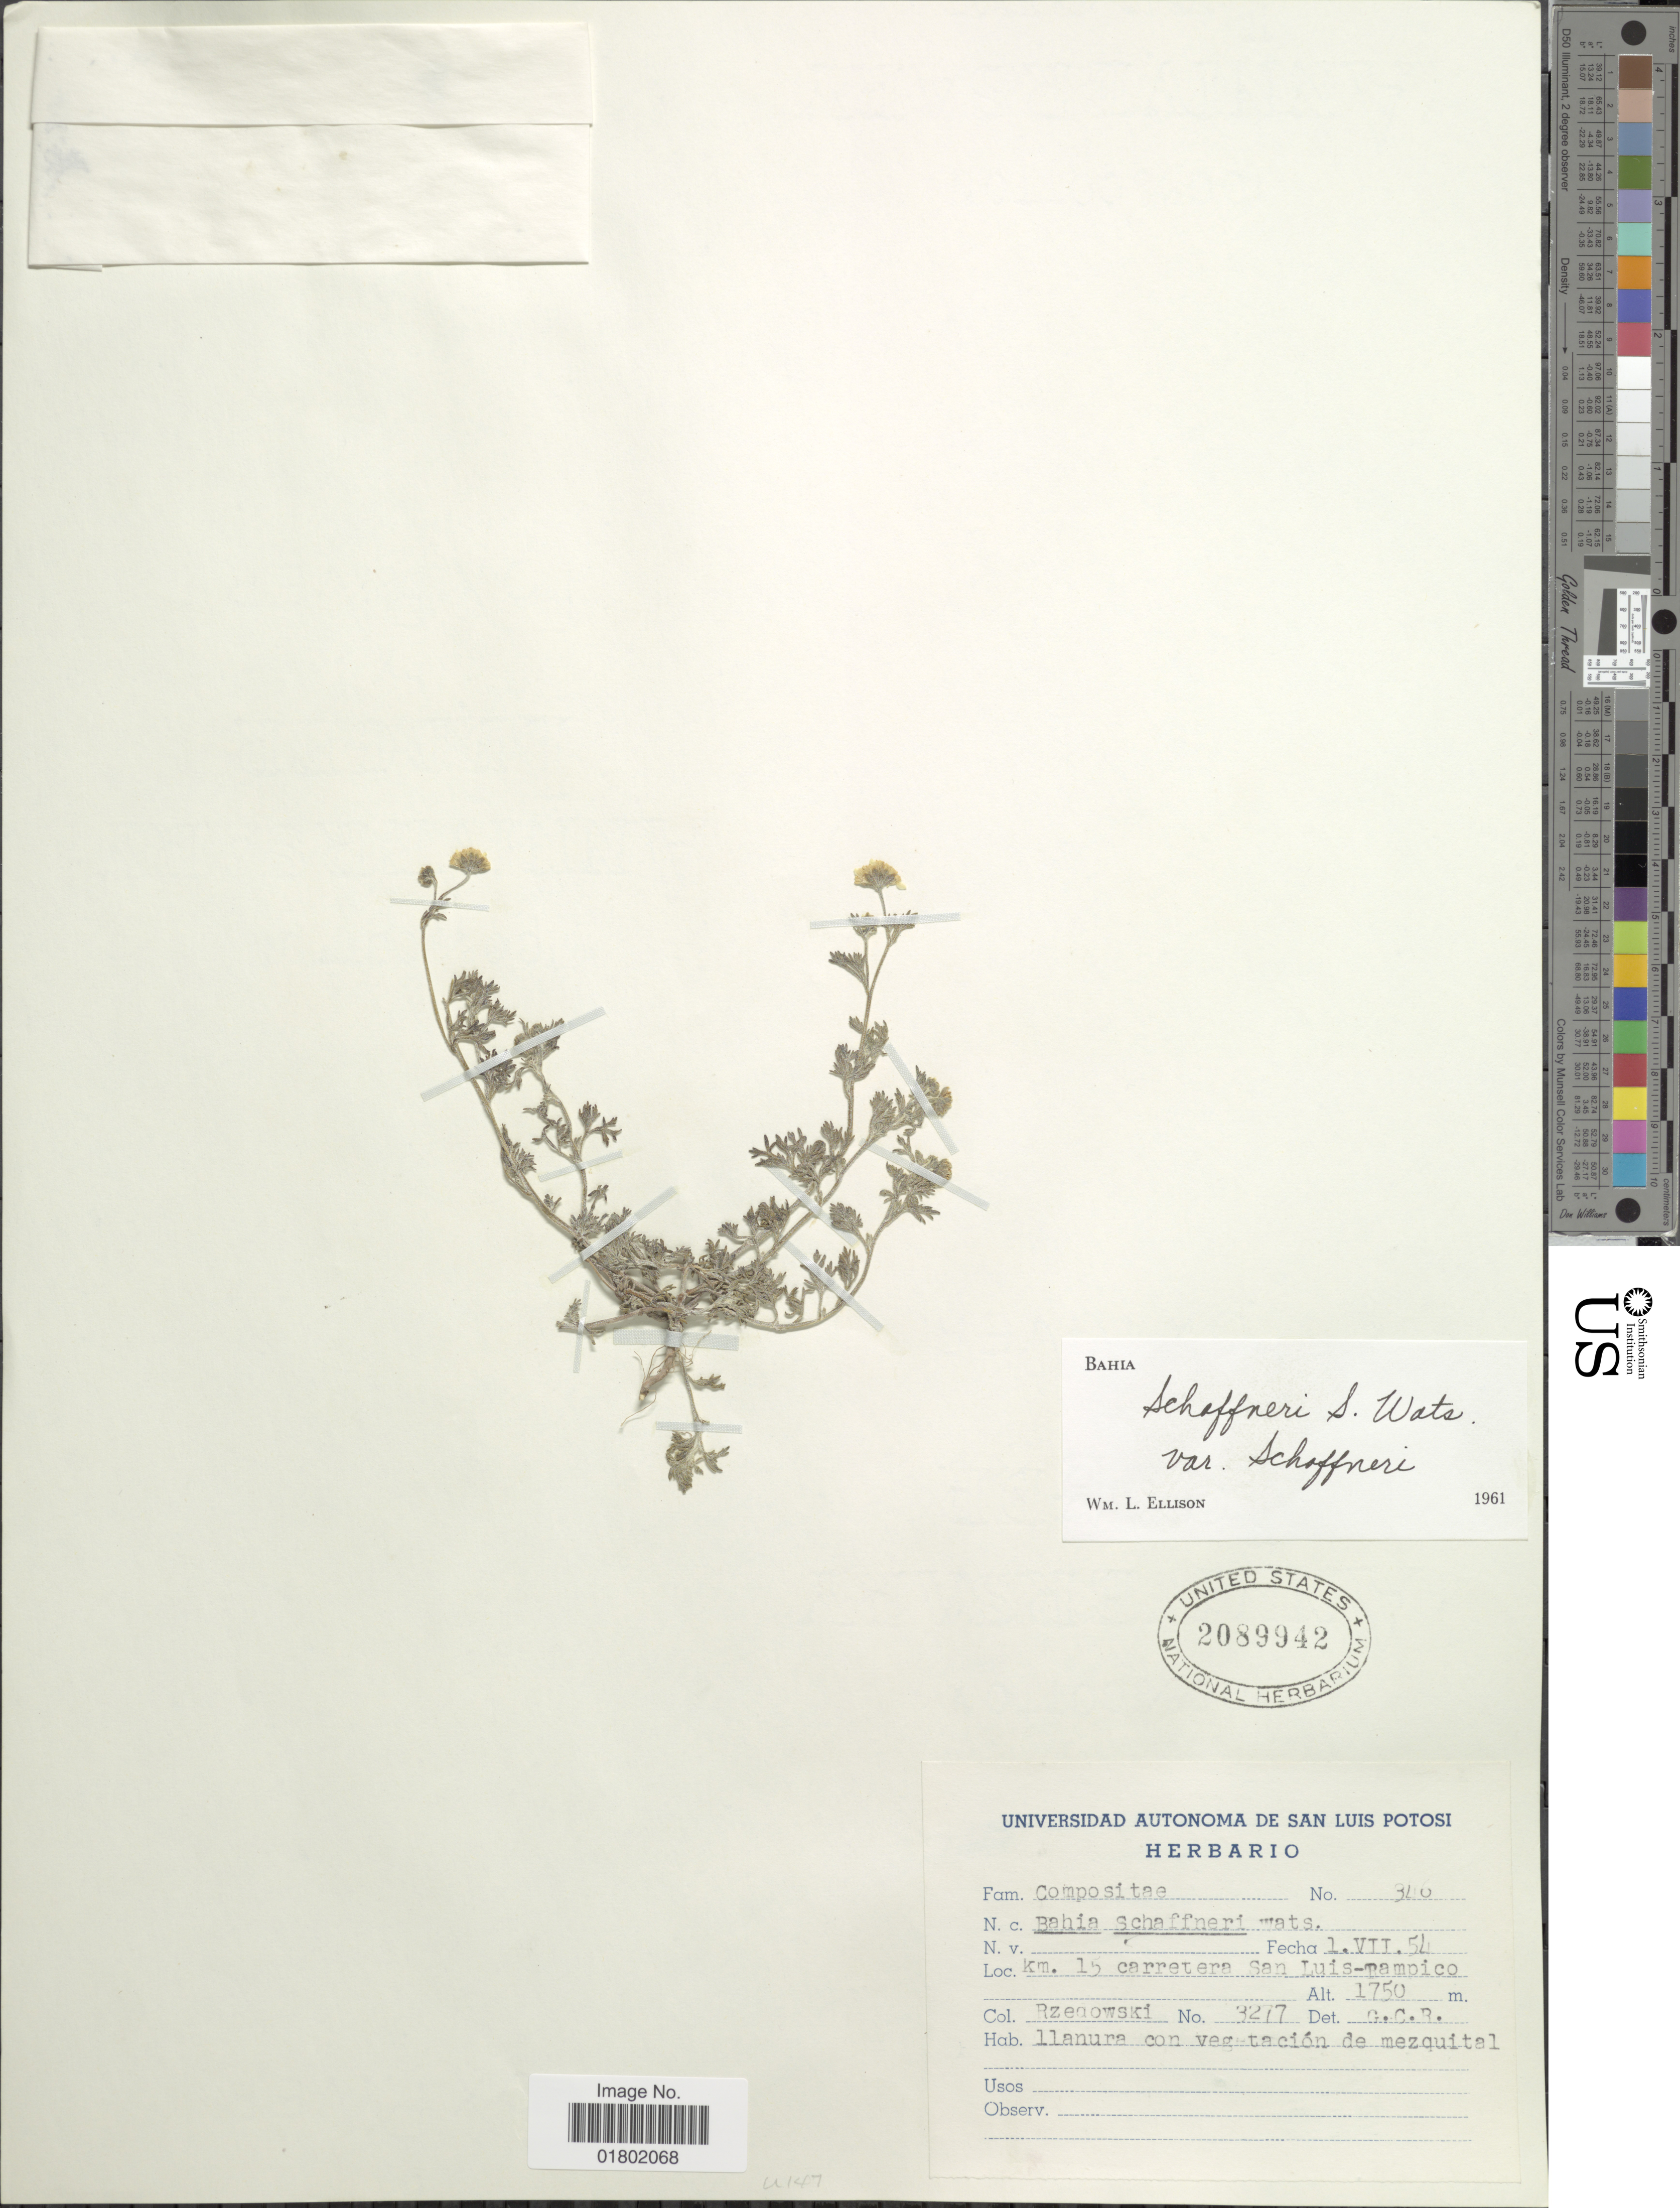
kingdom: Plantae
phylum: Tracheophyta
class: Magnoliopsida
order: Asterales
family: Asteraceae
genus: Bahia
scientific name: Bahia schaffneri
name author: S. Watson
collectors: Rzedowski, --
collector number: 3277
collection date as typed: Transcribed d/m/y: 1/7/54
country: Mexico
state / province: San Luis Potosí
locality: Km. 15 carretera San Luis- Tampico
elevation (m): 1750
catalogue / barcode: US 2089942